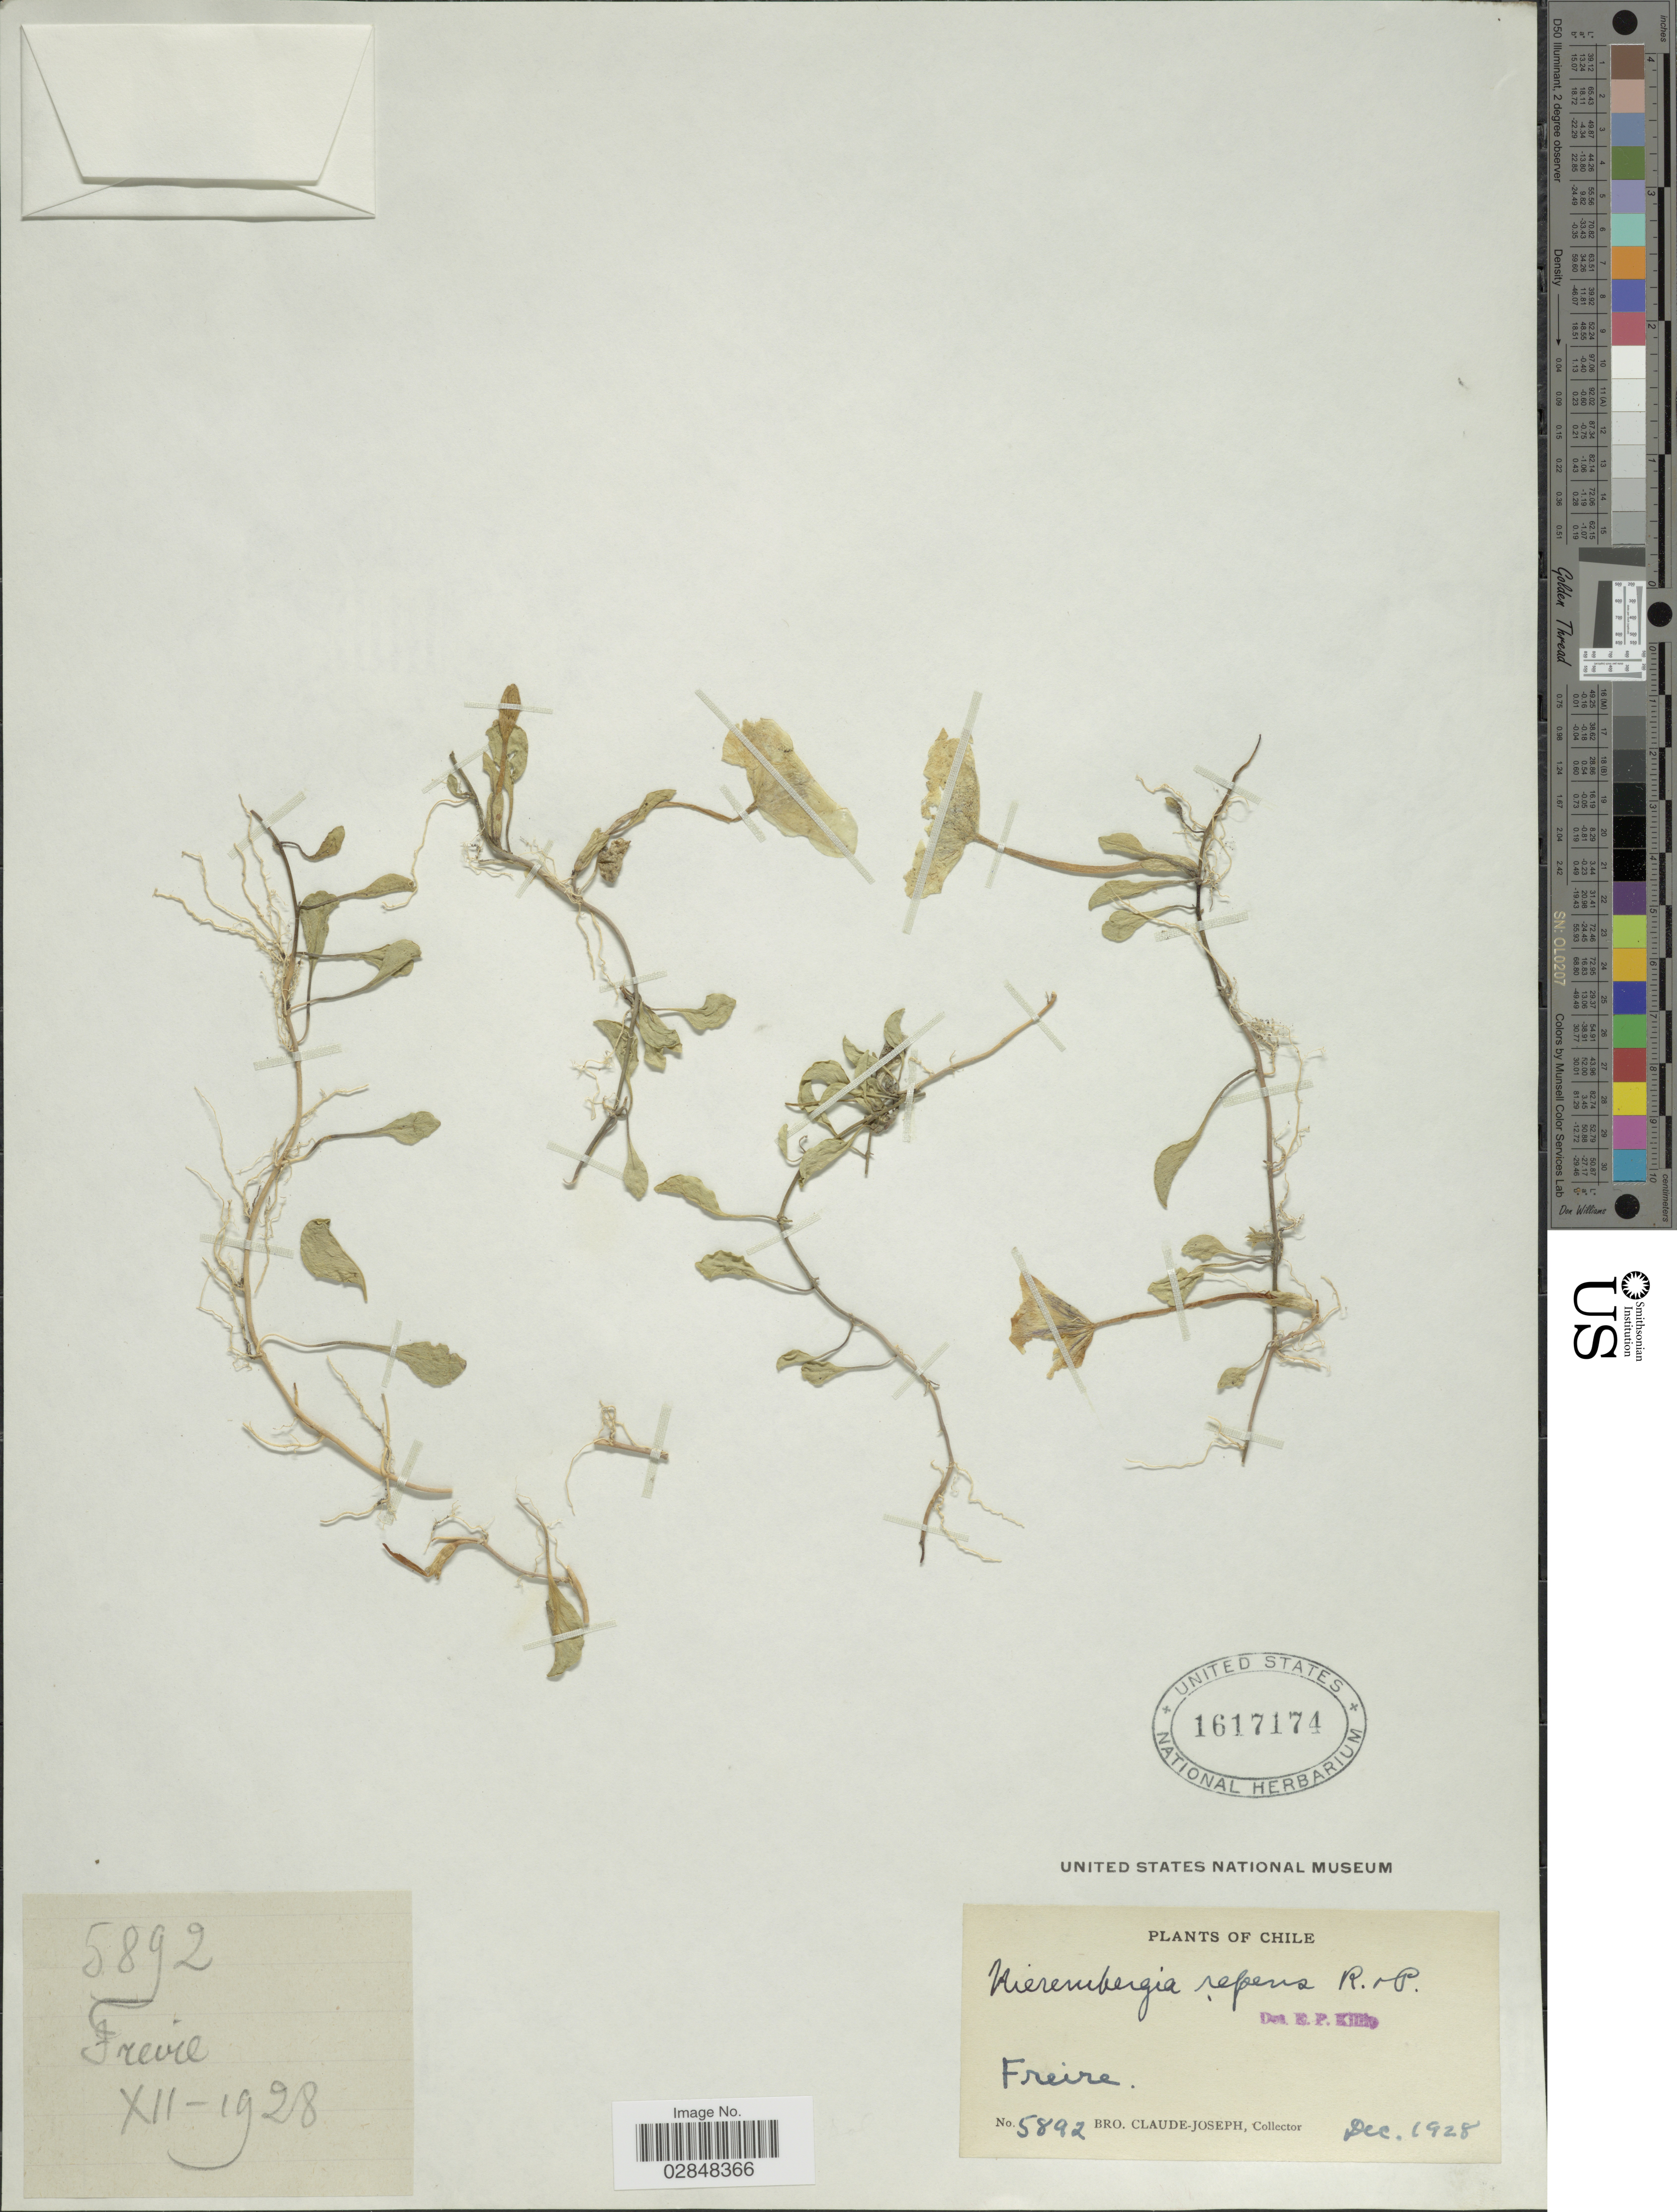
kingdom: Plantae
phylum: Tracheophyta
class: Magnoliopsida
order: Solanales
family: Solanaceae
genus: Nierembergia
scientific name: Nierembergia repens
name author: Ruiz & Pav.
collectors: Bro. Claude-Joseph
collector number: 5892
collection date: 1928-12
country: Chile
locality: Freire.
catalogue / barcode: US 1617174